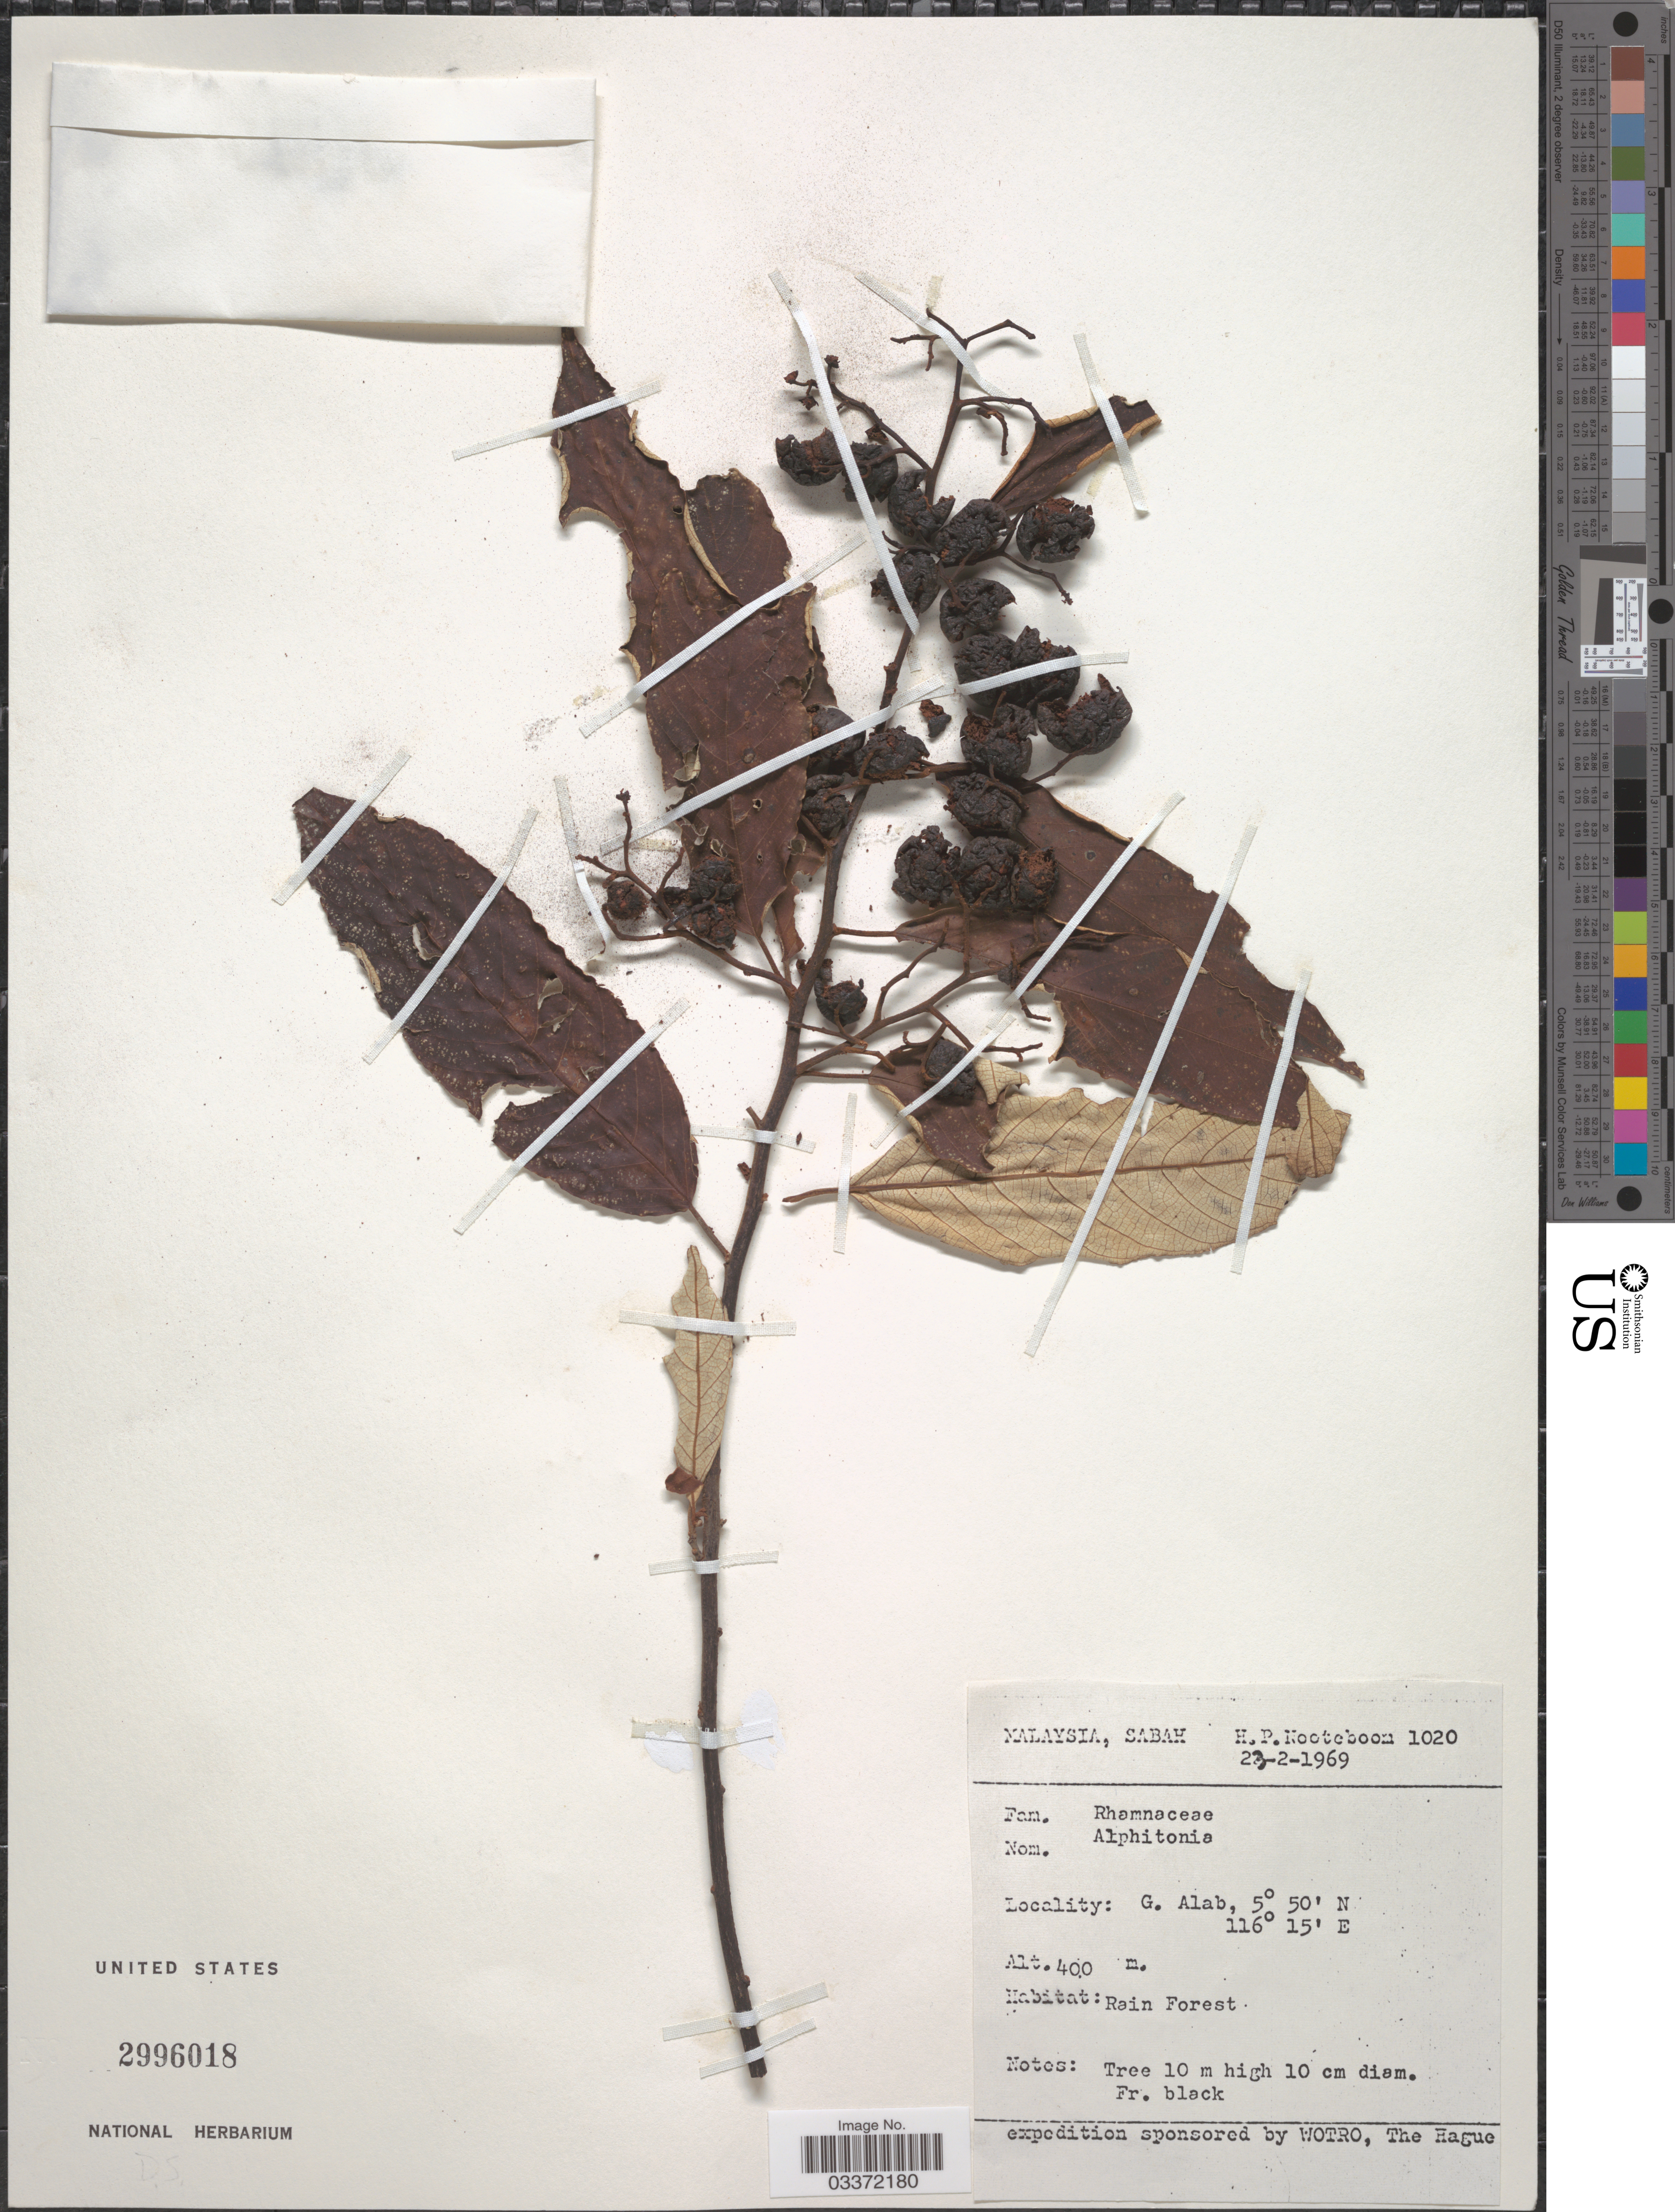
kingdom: Plantae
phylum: Tracheophyta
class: Magnoliopsida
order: Rosales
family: Rhamnaceae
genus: Alphitonia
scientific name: Alphitonia sp.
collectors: H. P. Nooteboom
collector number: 1020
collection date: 1969-02-23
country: Malaysia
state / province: Sabah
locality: G. Alab.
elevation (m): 400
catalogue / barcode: US 2996018